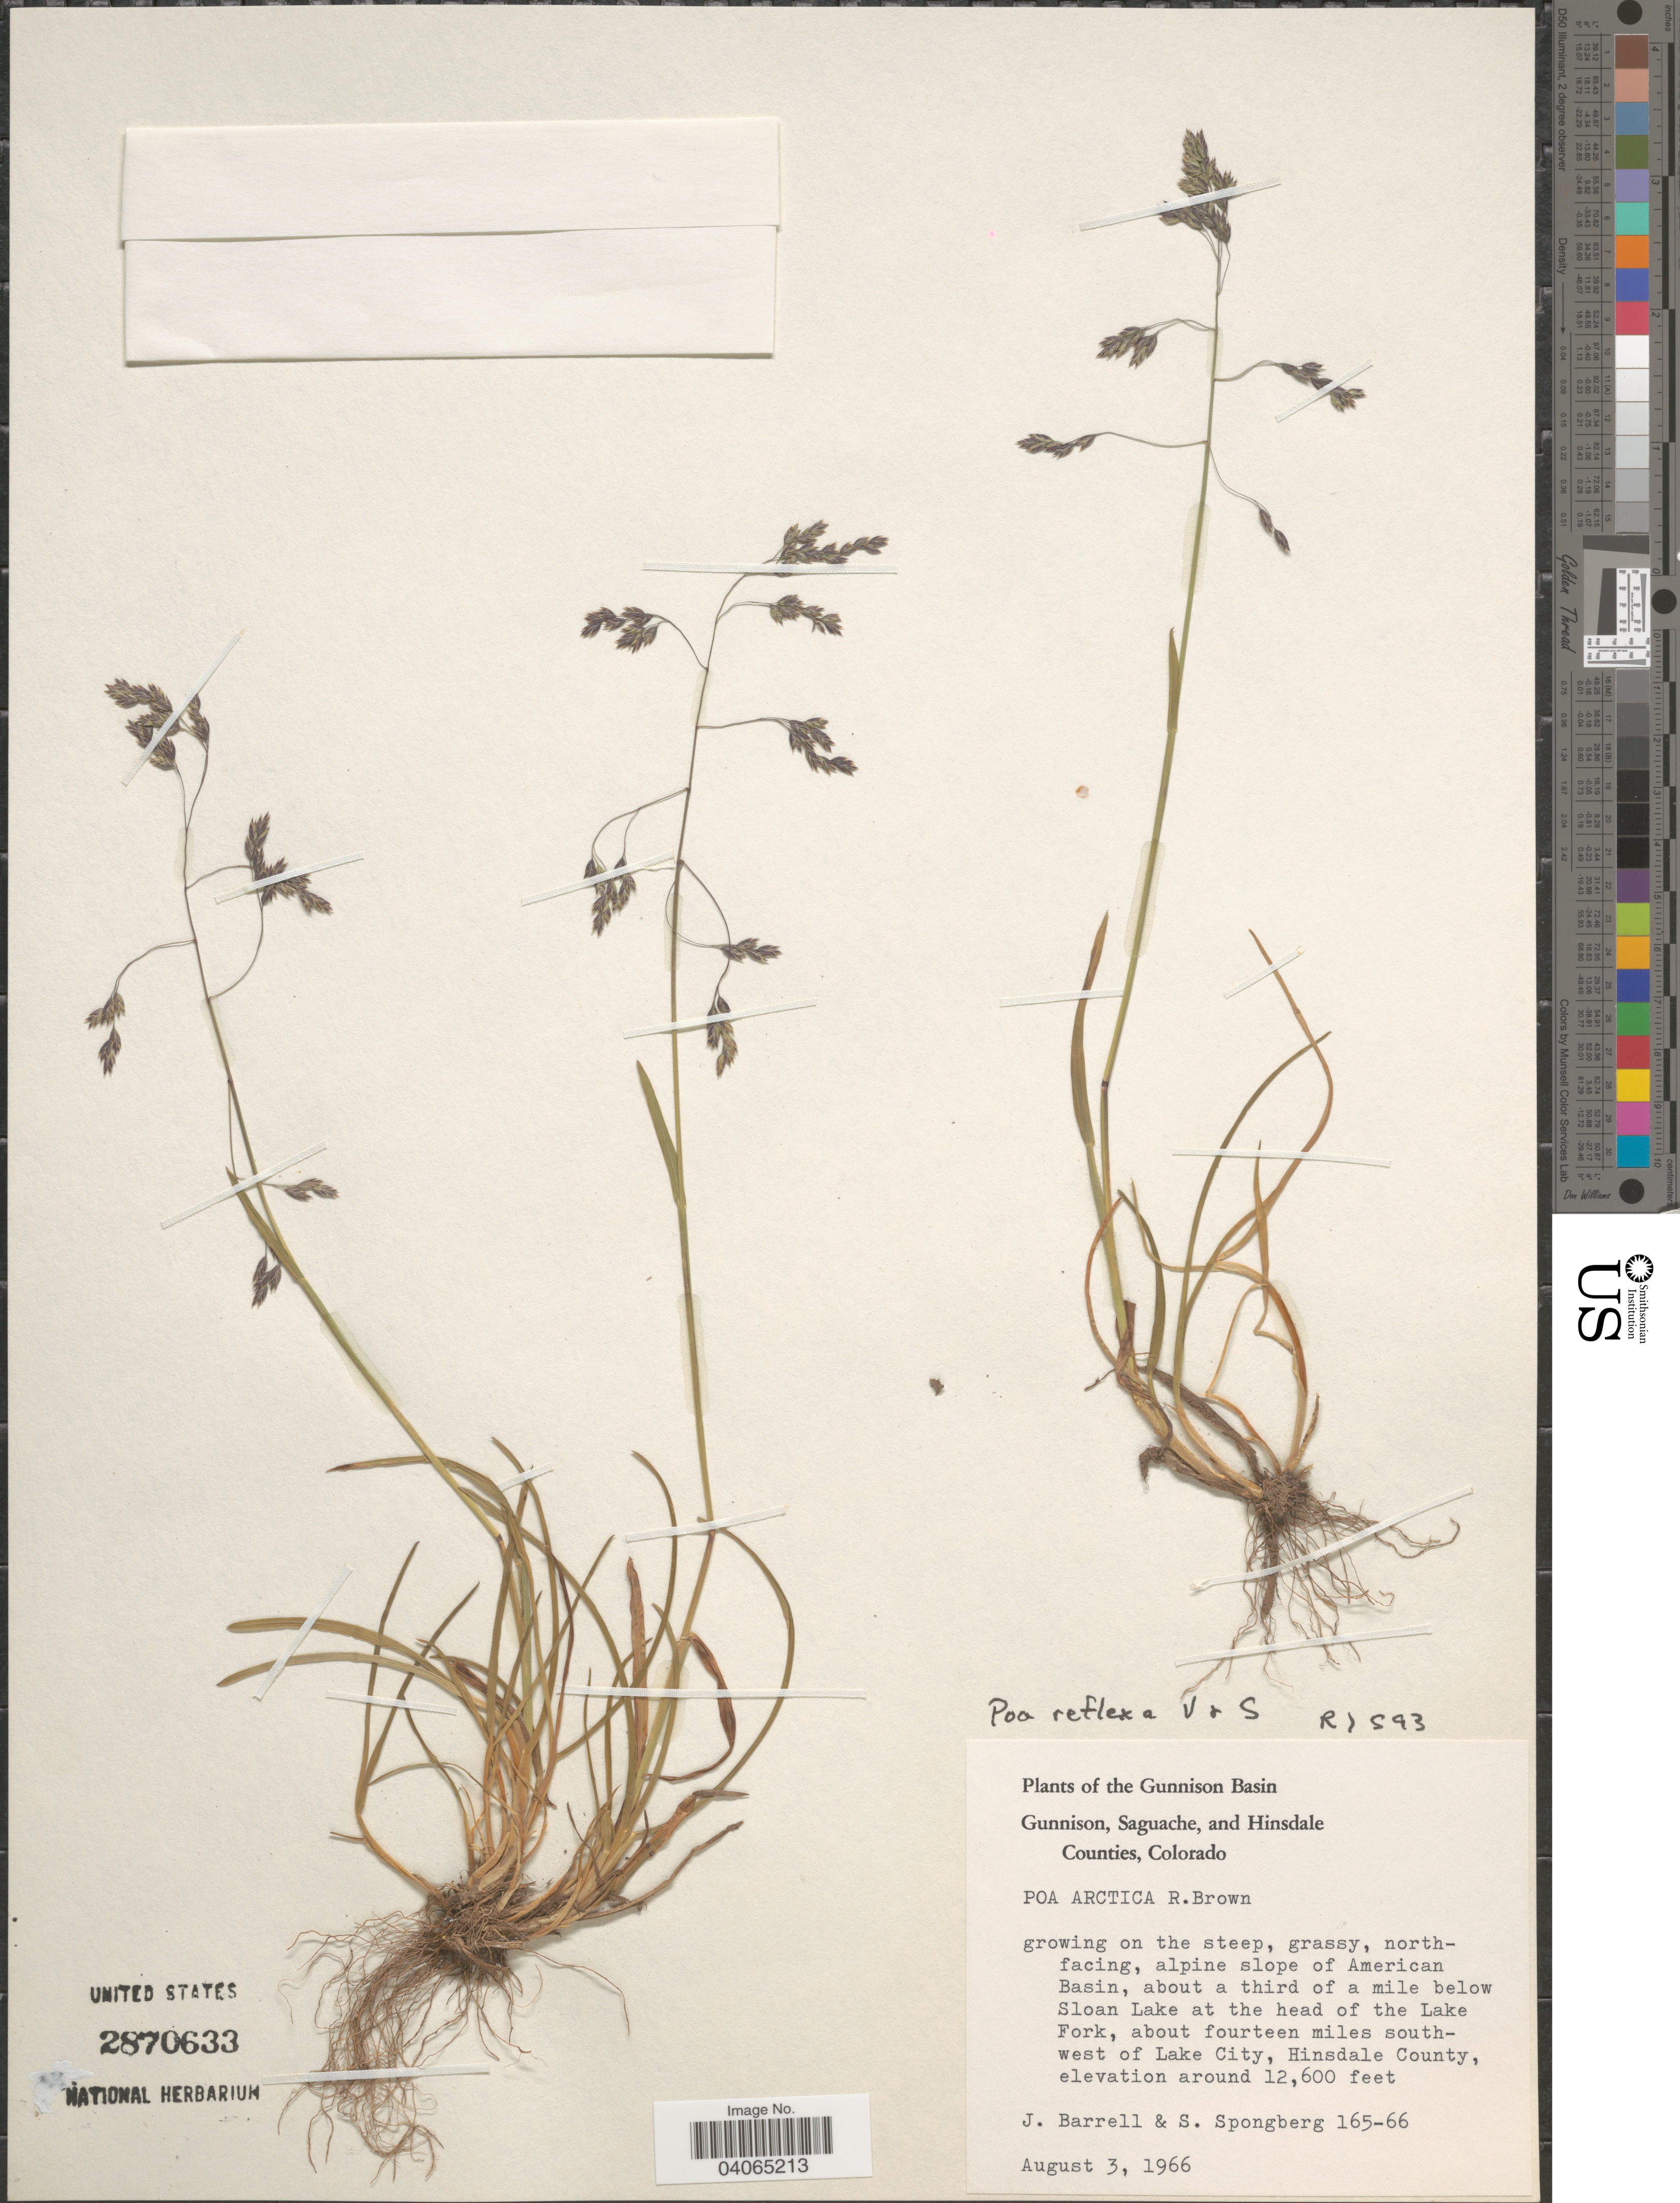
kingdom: Plantae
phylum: Tracheophyta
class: Liliopsida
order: Poales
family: Poaceae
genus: Poa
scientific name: Poa reflexa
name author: Vasey & Scribn.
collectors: J. Barrell & S. A.Spongberg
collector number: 165-66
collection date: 1966-08-03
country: United States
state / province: Colorado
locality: The Gunnison Basin. North-facing, alpine slope of American Basin, about a third of a mile below Sloan Lake at the head of the Lake Fork, about fourteen miles southwest of Lake City, Hinsdale County.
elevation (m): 3840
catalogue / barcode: US 2870633